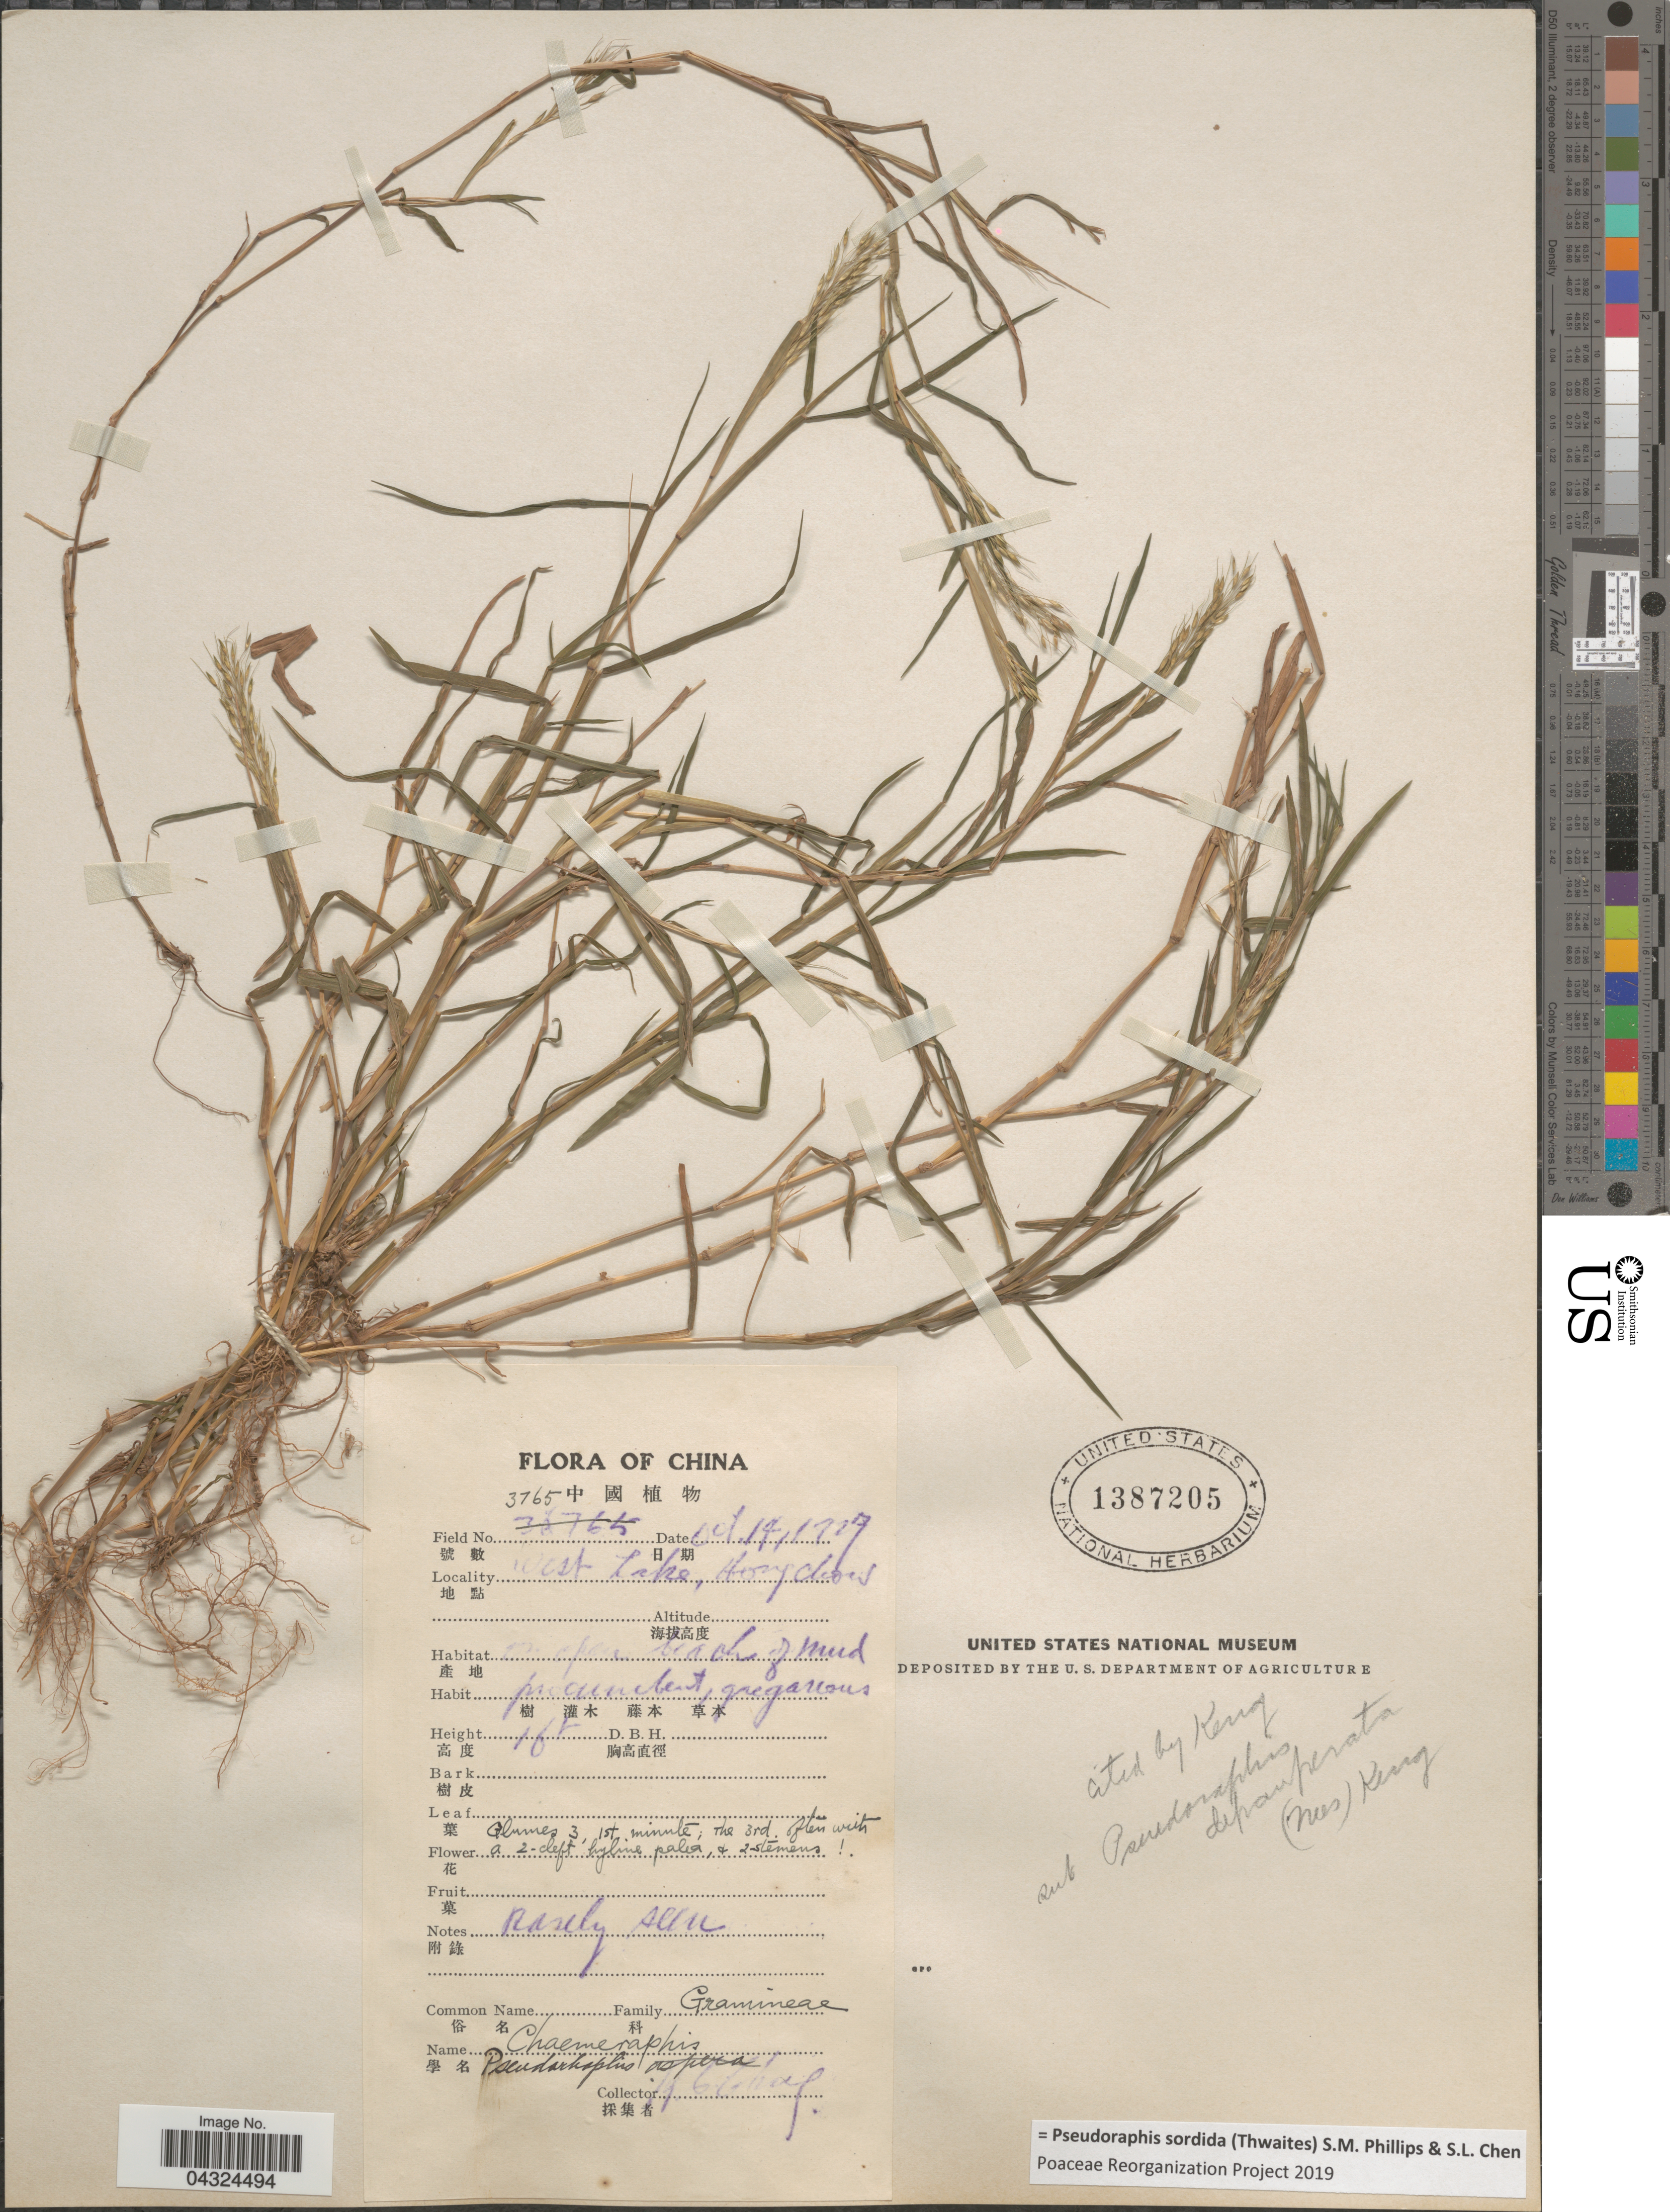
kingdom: Plantae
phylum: Tracheophyta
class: Liliopsida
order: Poales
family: Poaceae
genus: Pseudoraphis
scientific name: Pseudoraphis sordida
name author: (Thwaites) S.M. Phillips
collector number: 3765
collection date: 1919-10-14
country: China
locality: West Lake, [illegible text].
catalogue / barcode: US 1387205